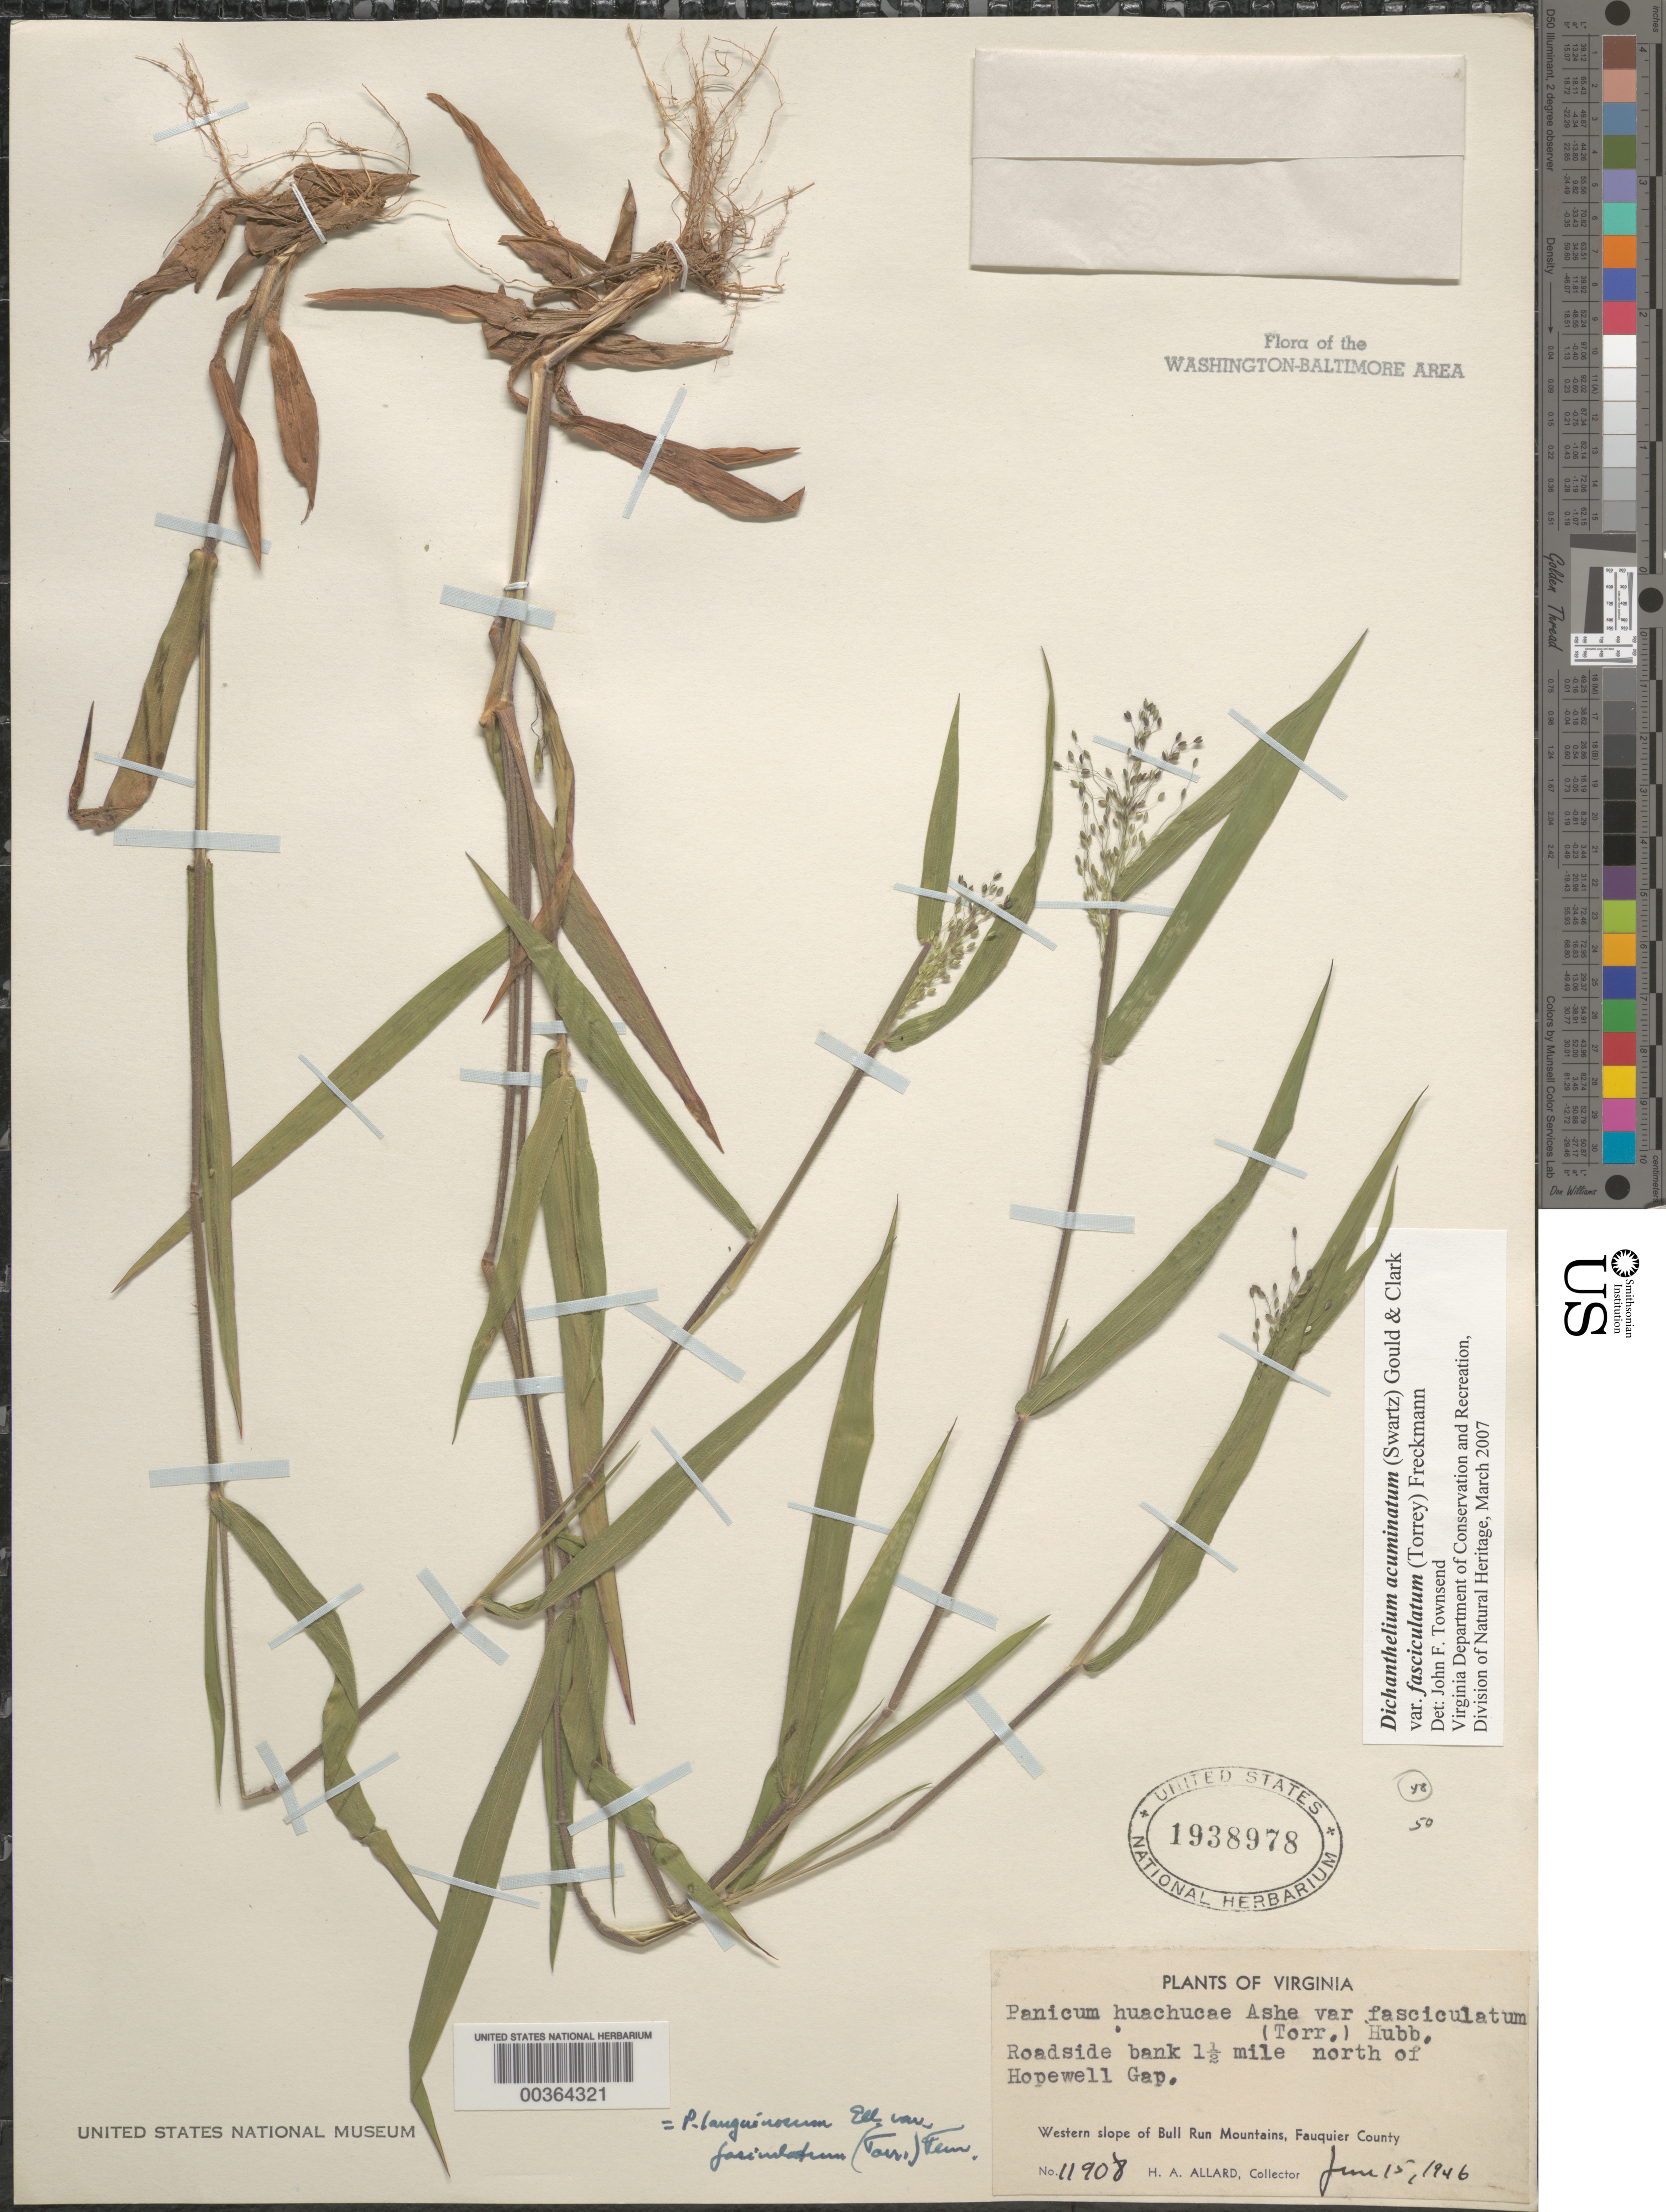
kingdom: Plantae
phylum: Tracheophyta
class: Liliopsida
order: Poales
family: Poaceae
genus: Dichanthelium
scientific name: Dichanthelium acuminatum var. fasciculatum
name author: (Torr.) Freckmann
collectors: H. A. Allard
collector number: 11908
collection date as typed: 15 Jun 1946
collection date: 1946-06-15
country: United States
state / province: Virginia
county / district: Fauquier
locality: North of Hopewell Gap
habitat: Roadside bank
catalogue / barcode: US 1938978